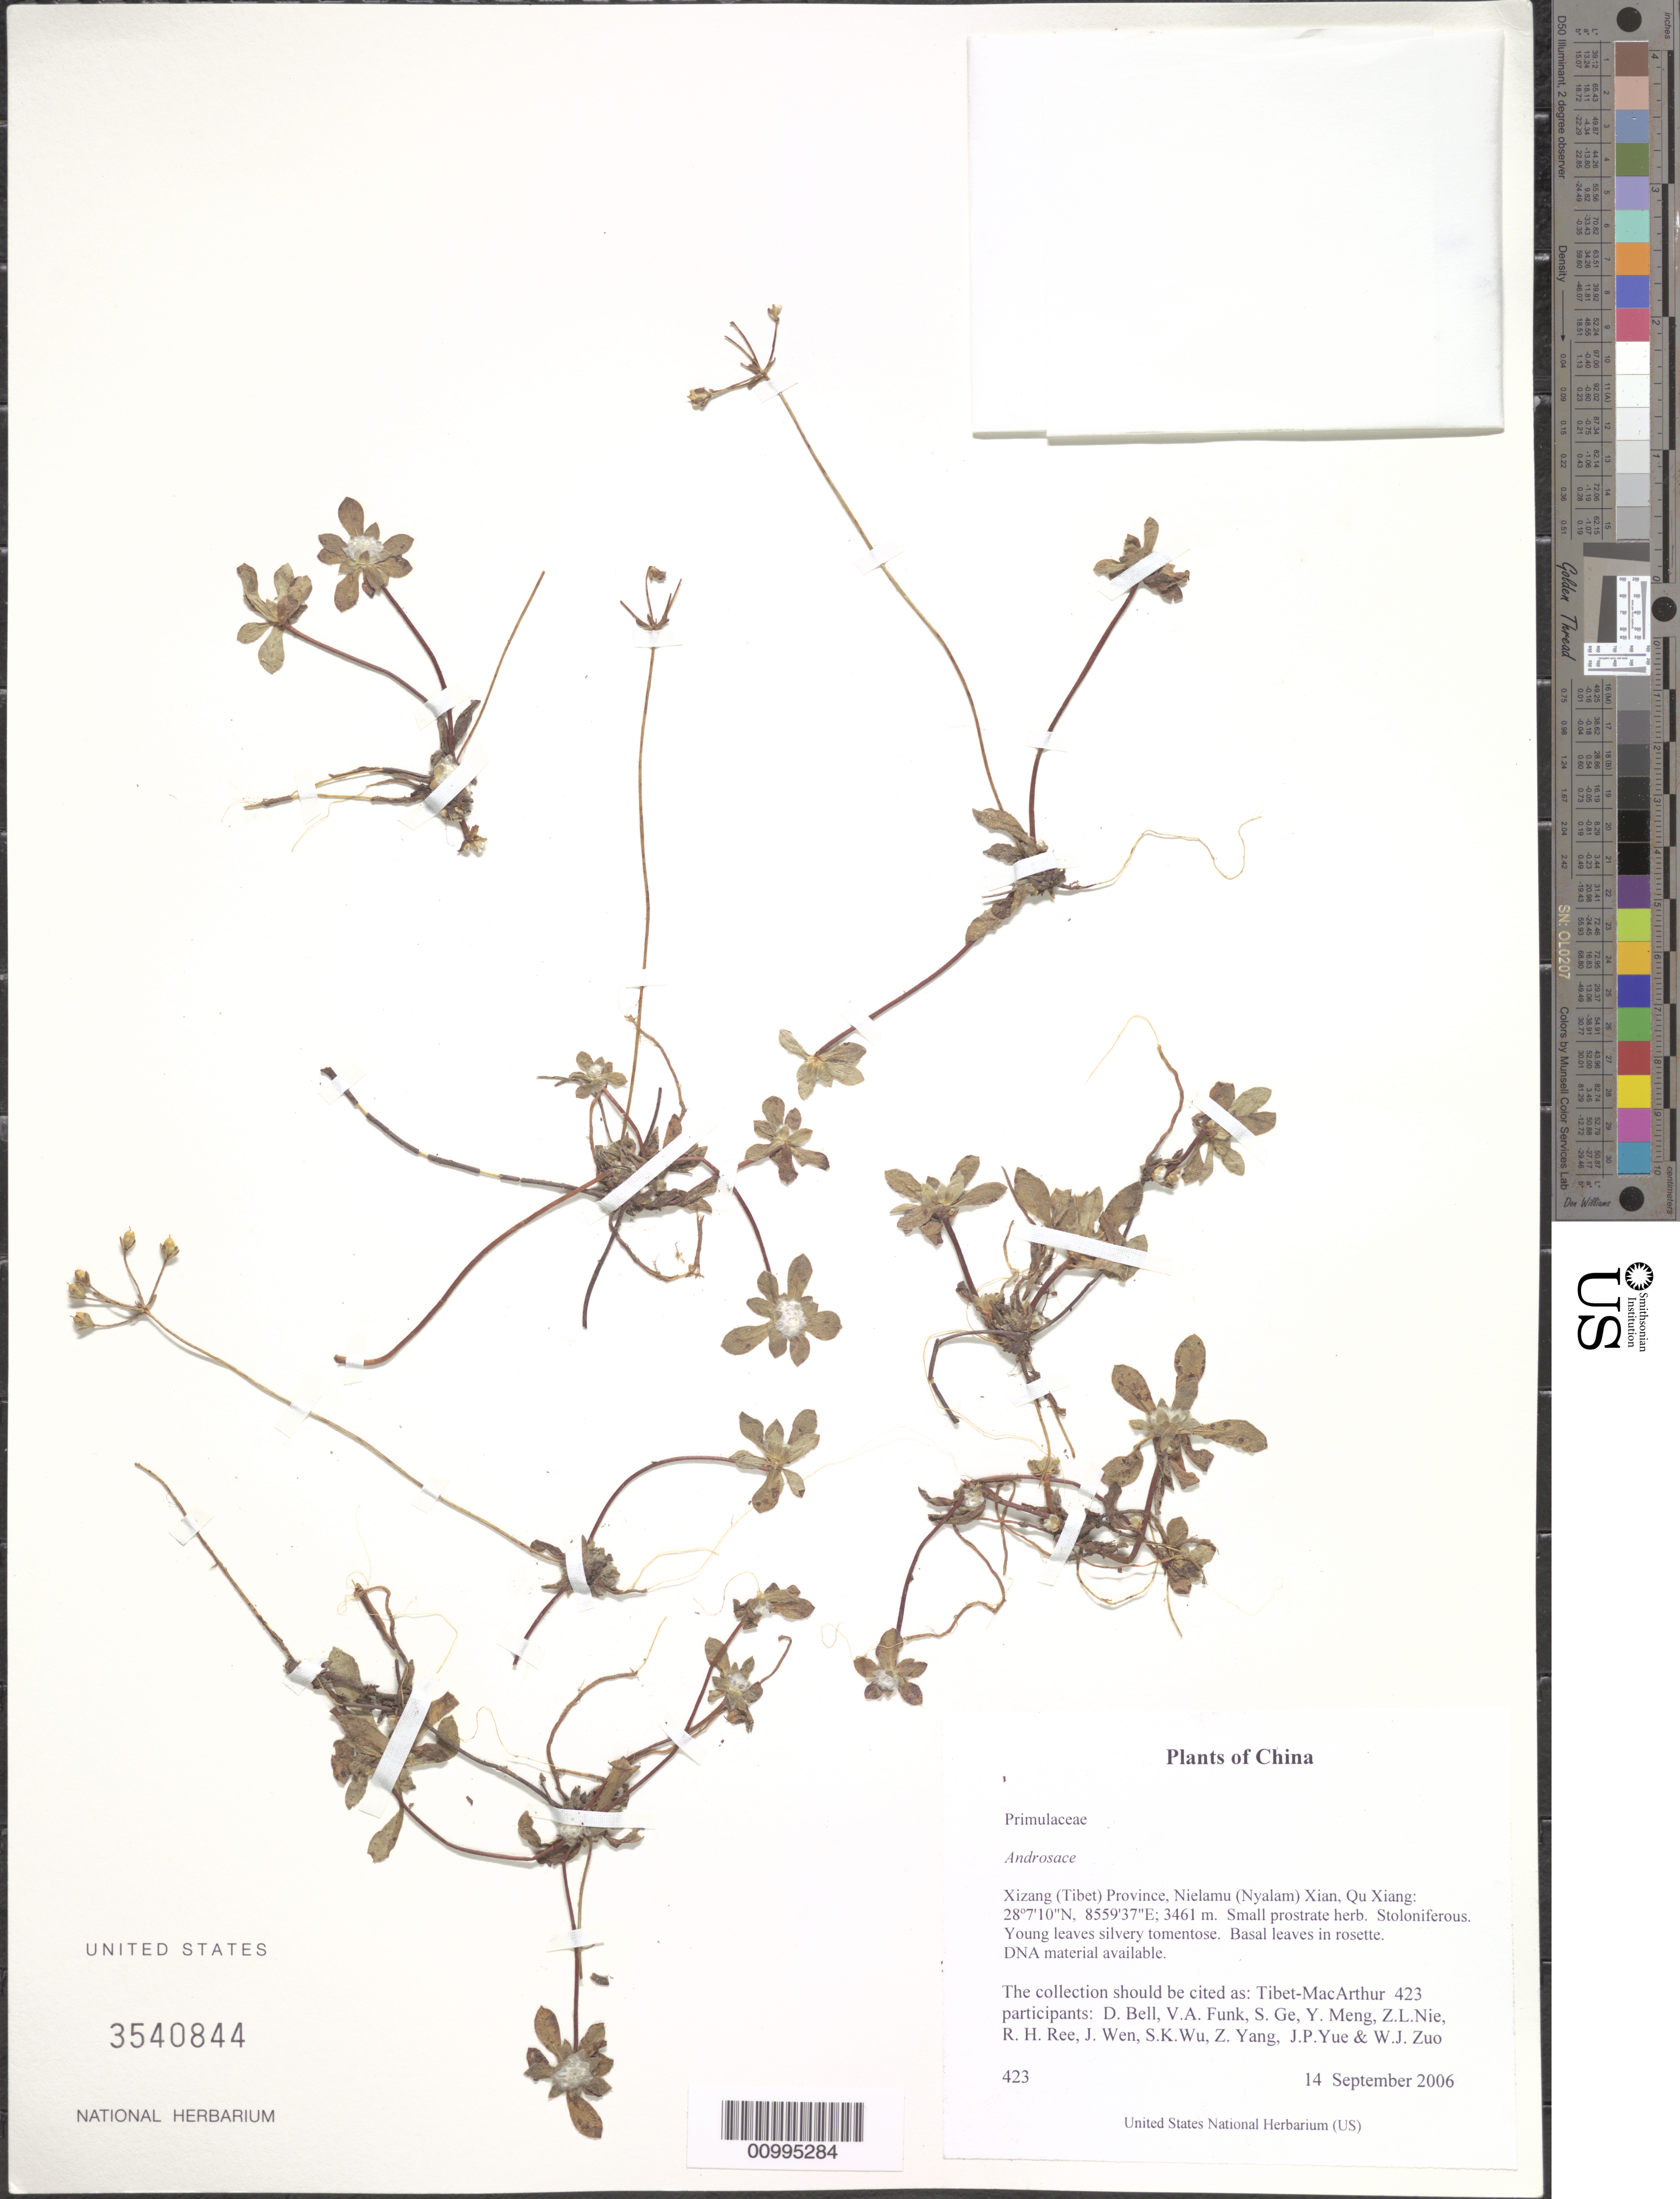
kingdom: Plantae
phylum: Tracheophyta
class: Magnoliopsida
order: Ericales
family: Primulaceae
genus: Androsace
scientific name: Androsace sp.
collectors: Tibet-MacArthur, D. A. Bell, V. Funk, S. Ge, Y. Meng, Z. Nie, R. Ree, H. Sun, J. Wen, Z. Yang, J. Yue, Z. Zhou & W. Zuo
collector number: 423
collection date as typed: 14 Sep 2006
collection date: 2006-09-14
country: China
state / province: Xizang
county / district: Nielamu (Nyalam) Xian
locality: Qu Xiang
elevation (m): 3461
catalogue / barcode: US 3540844